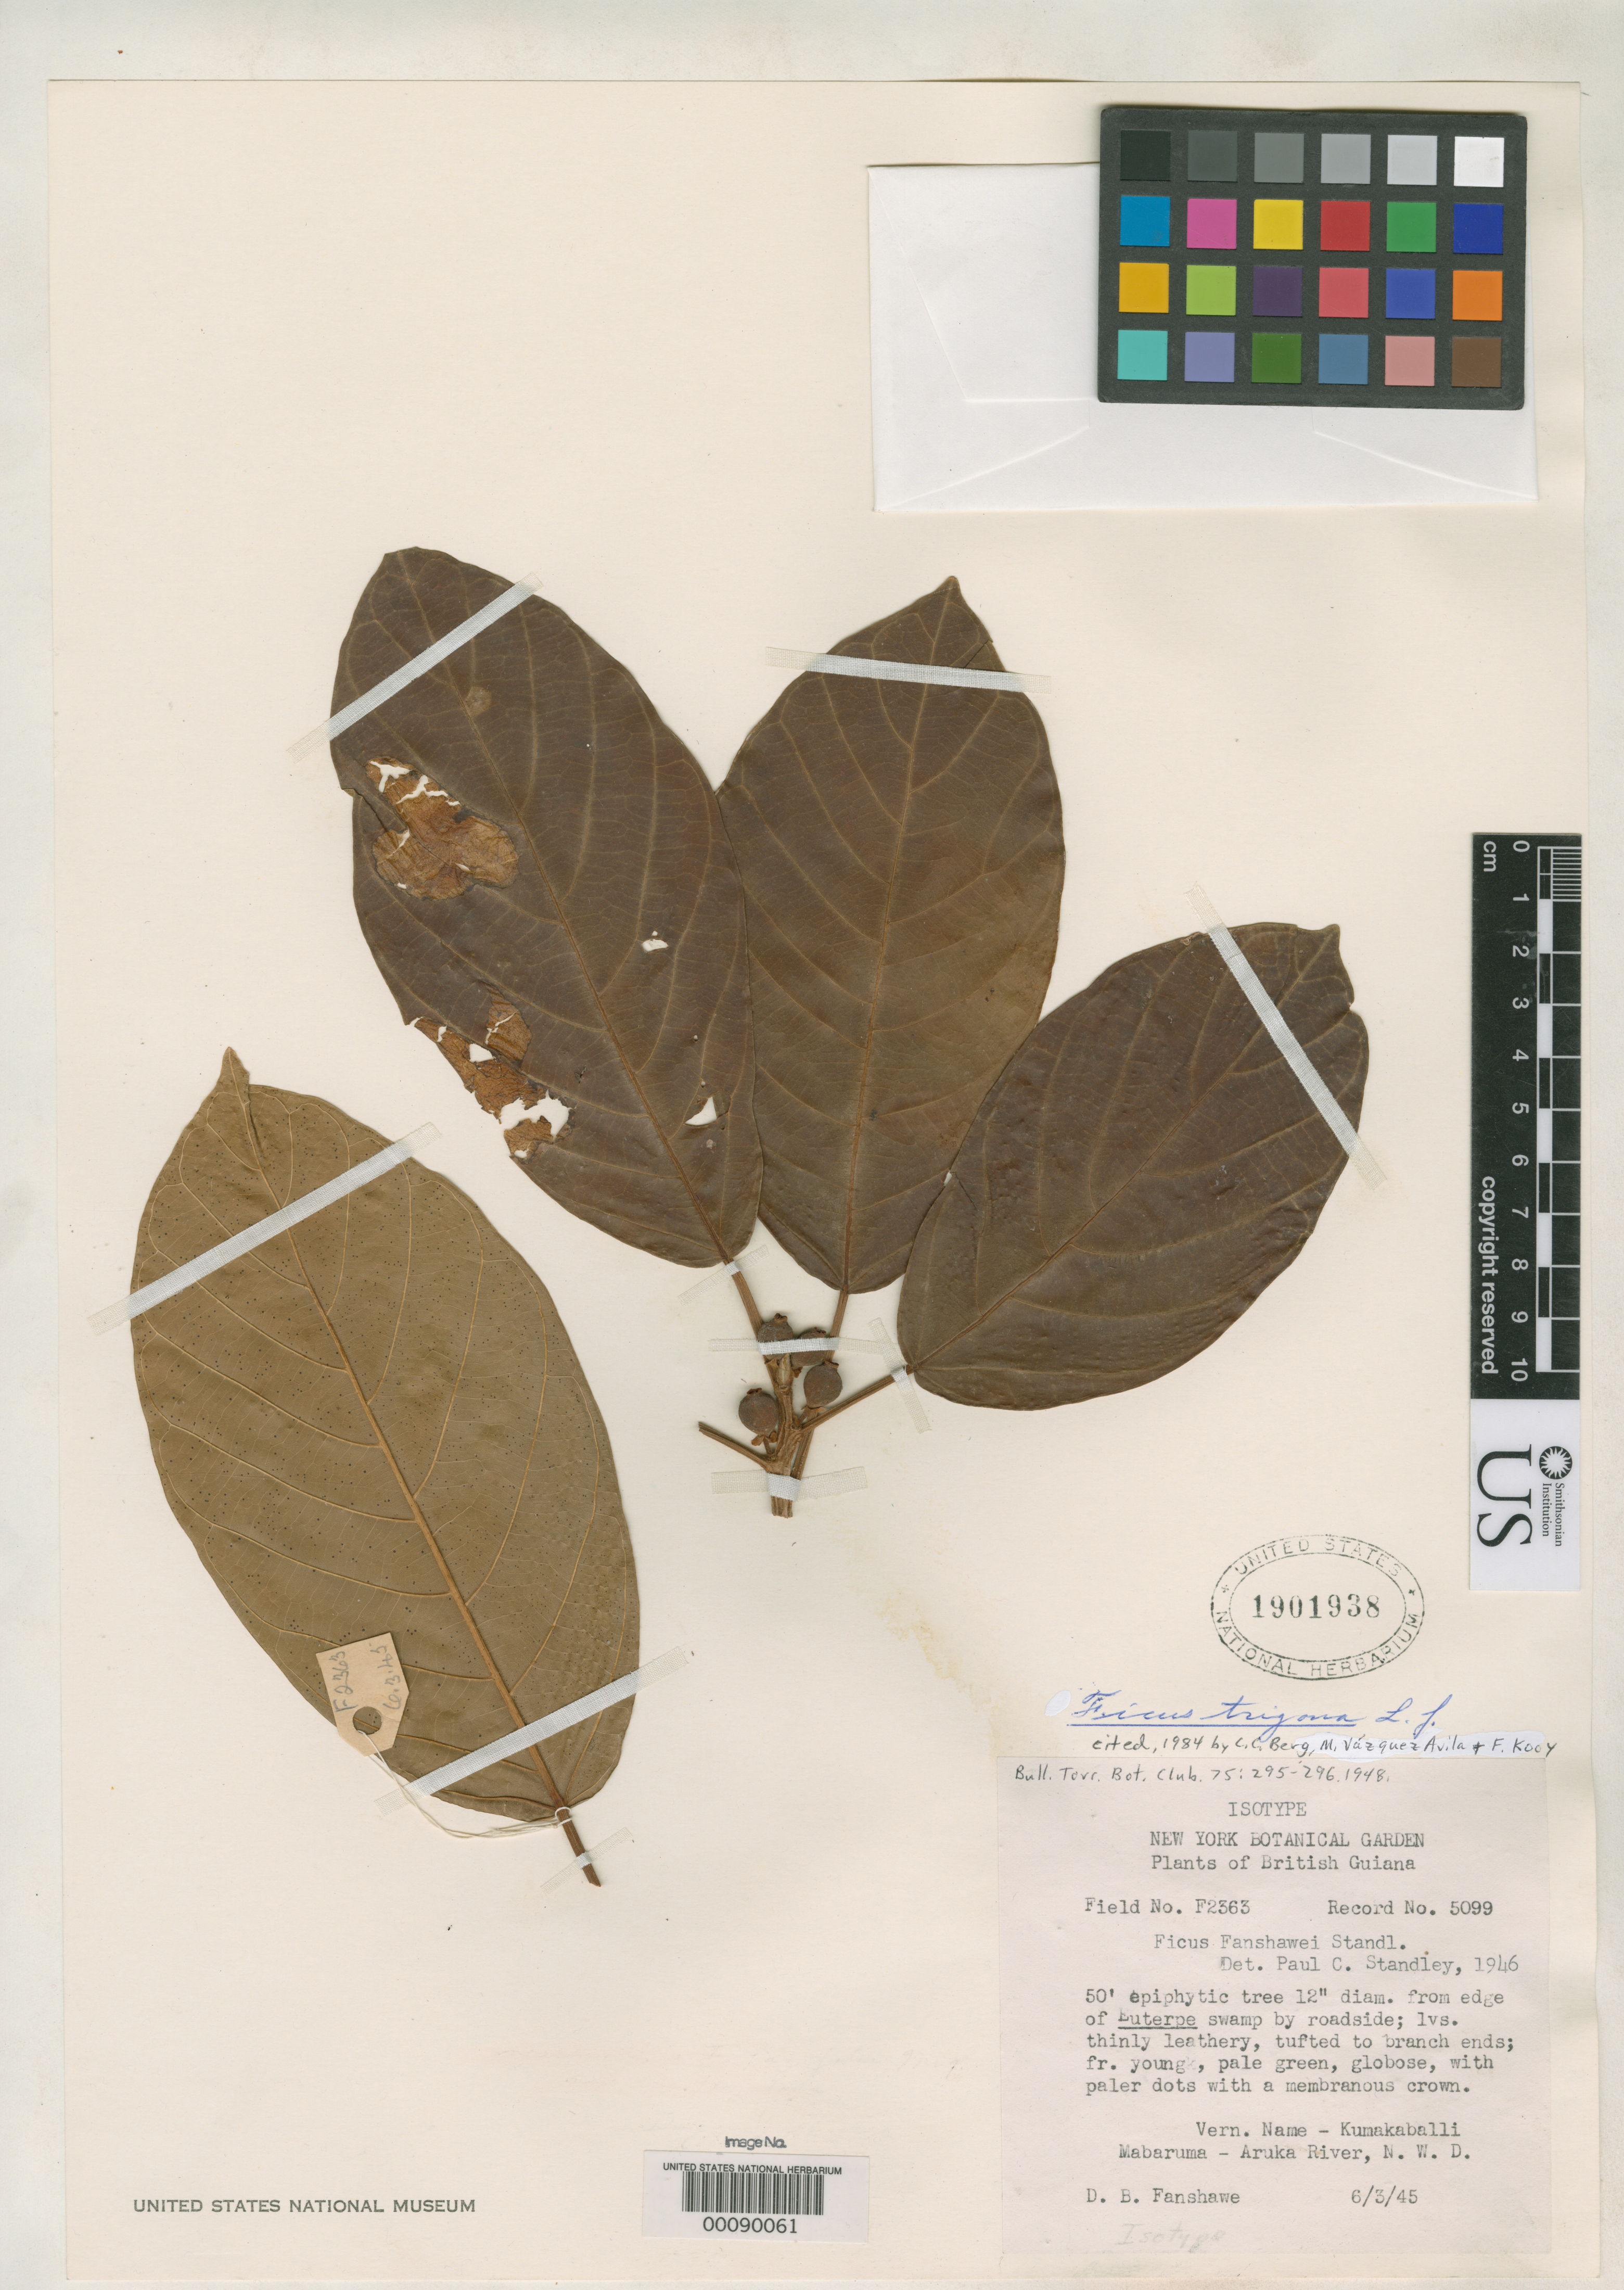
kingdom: Plantae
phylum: Tracheophyta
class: Magnoliopsida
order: Rosales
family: Moraceae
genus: Ficus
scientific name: Ficus fanshawei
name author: Standl.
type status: Isotype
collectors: D. B. Fanshawe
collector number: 2363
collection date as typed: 06 Mar 1945 or 03 Jun 1945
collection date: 1945-03-06 or 1945-06-03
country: Guyana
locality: Mabaruma, Aruka River. North West Dist.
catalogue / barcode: US 1901938